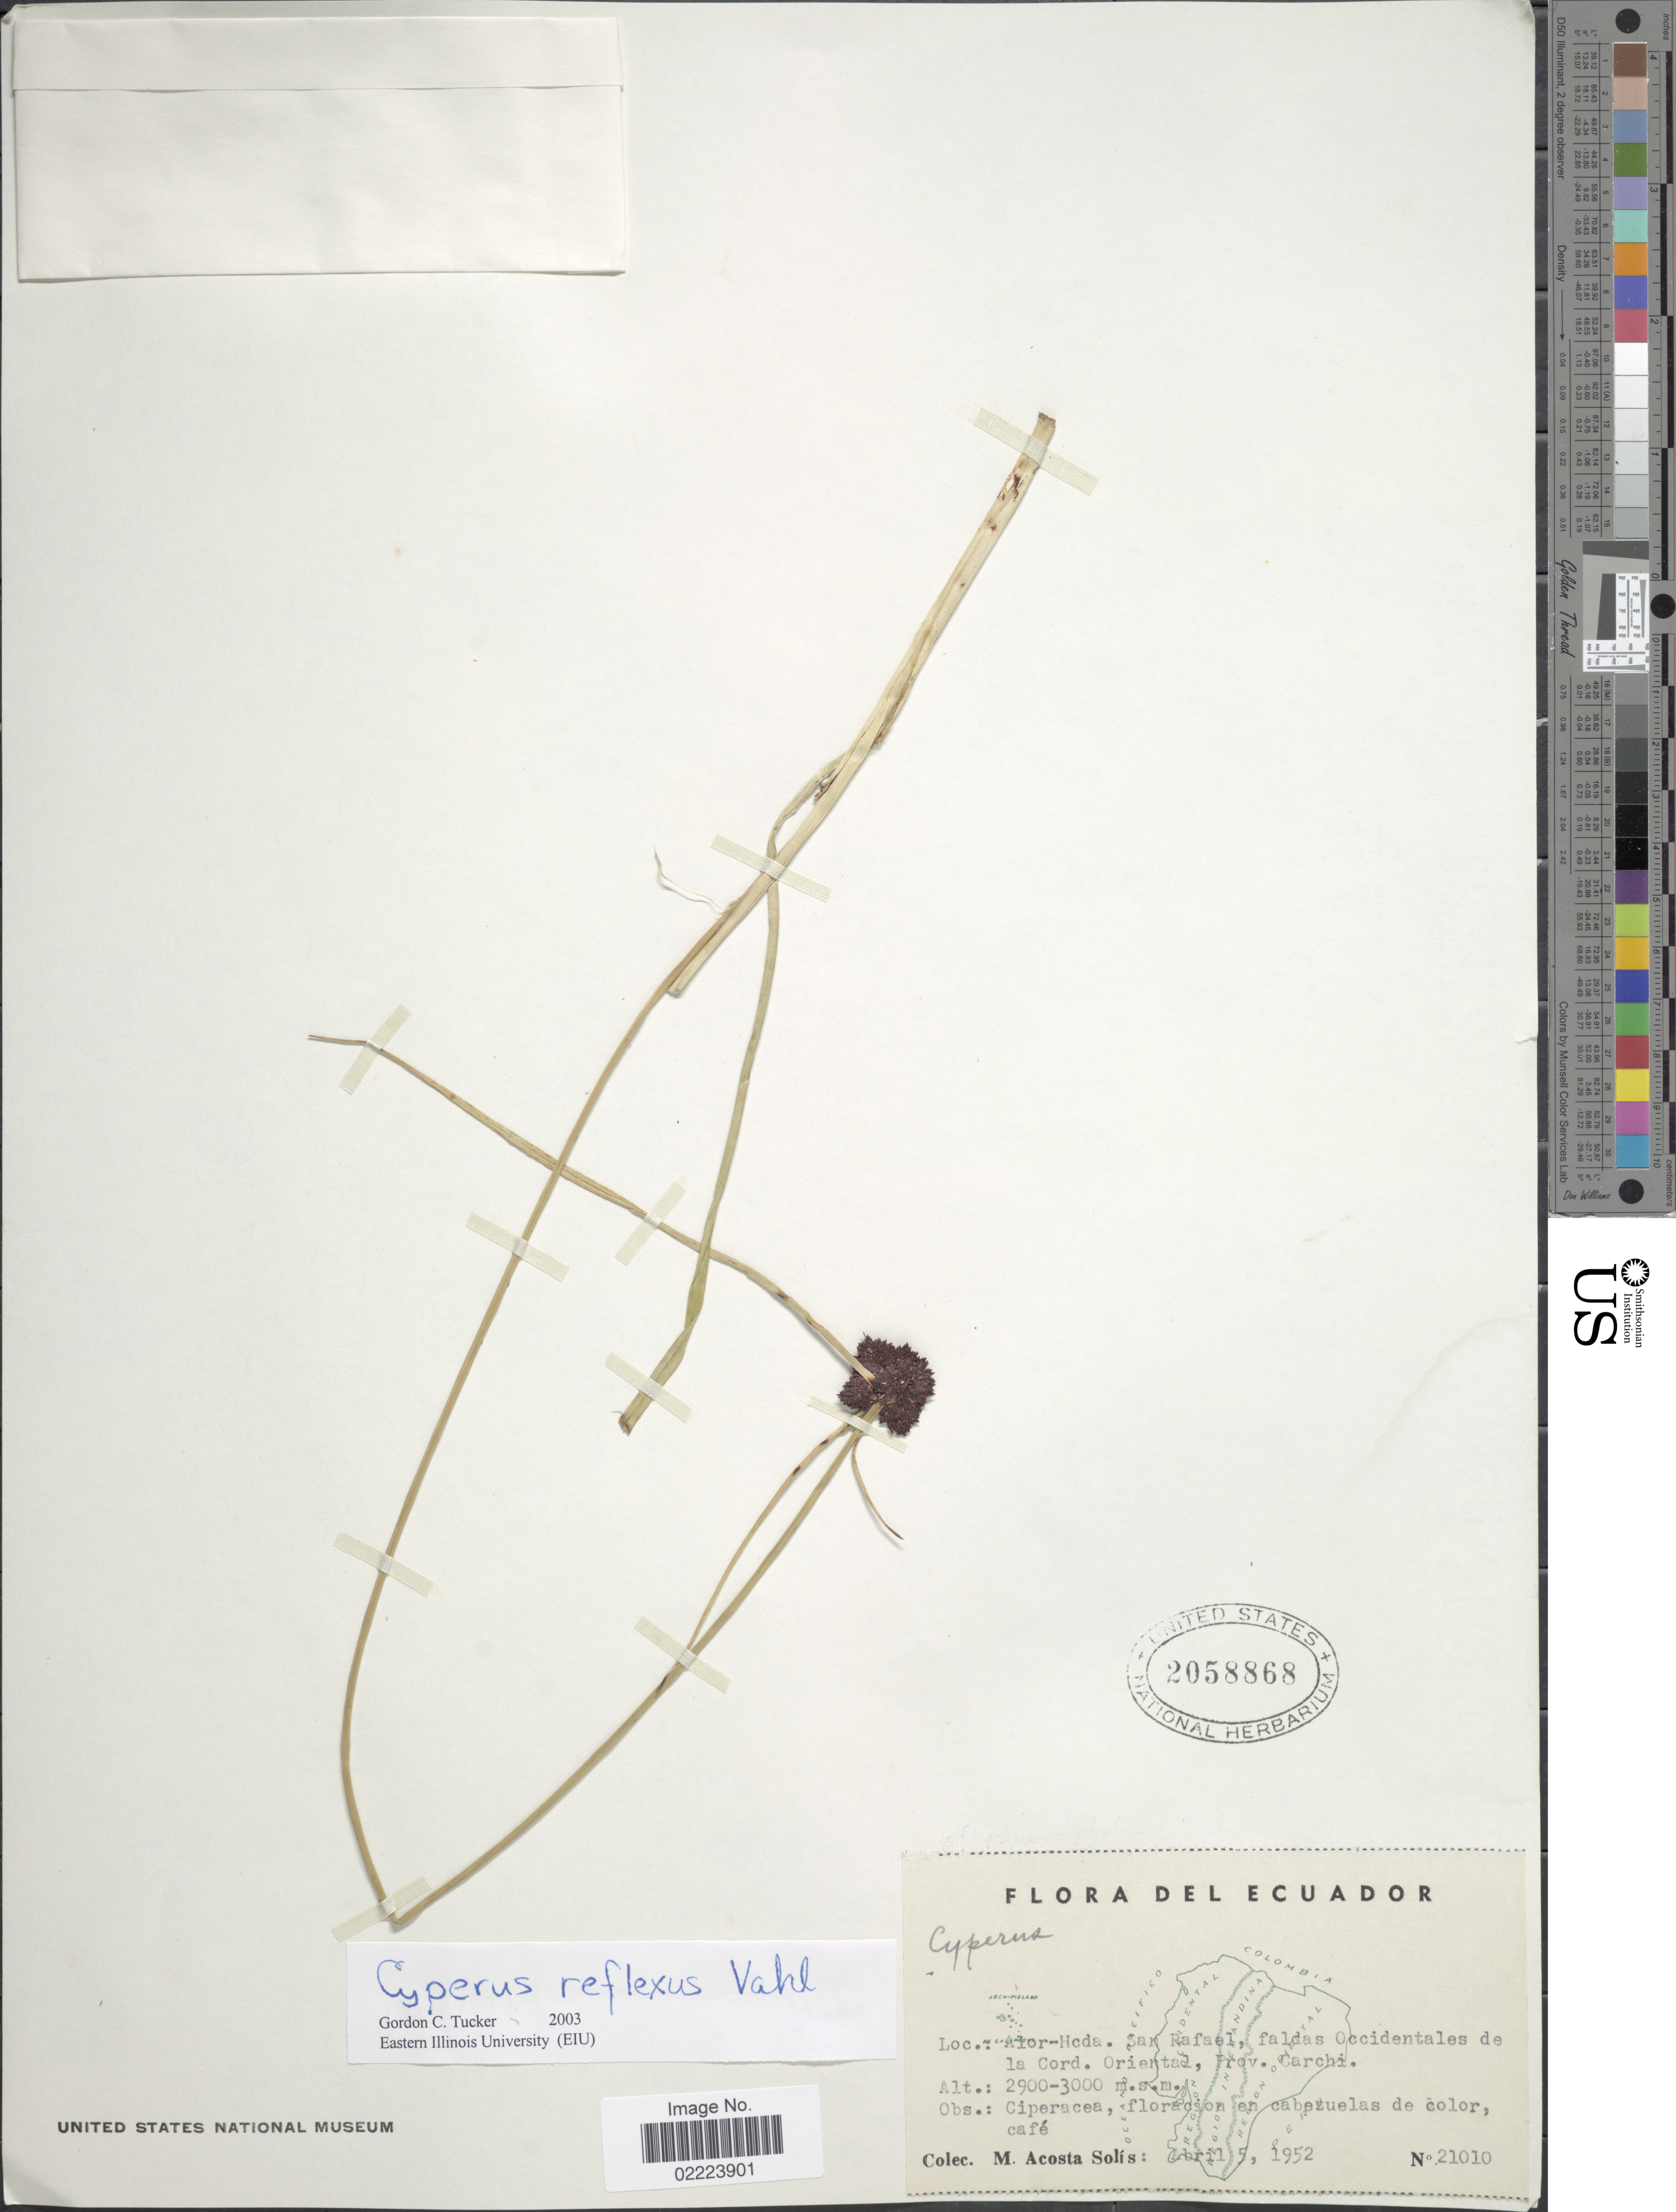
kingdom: Plantae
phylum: Tracheophyta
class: Liliopsida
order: Poales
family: Cyperaceae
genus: Cyperus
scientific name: Cyperus reflexus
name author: Vahl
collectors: M. Acosta Solis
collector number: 21010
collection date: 1952-04-05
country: Ecuador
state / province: Carchi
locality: Alor-Hcda, San Rafael, faldas Occidentales de la Cord, Oriental, Prov. Carchi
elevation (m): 2900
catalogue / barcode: US 2058868